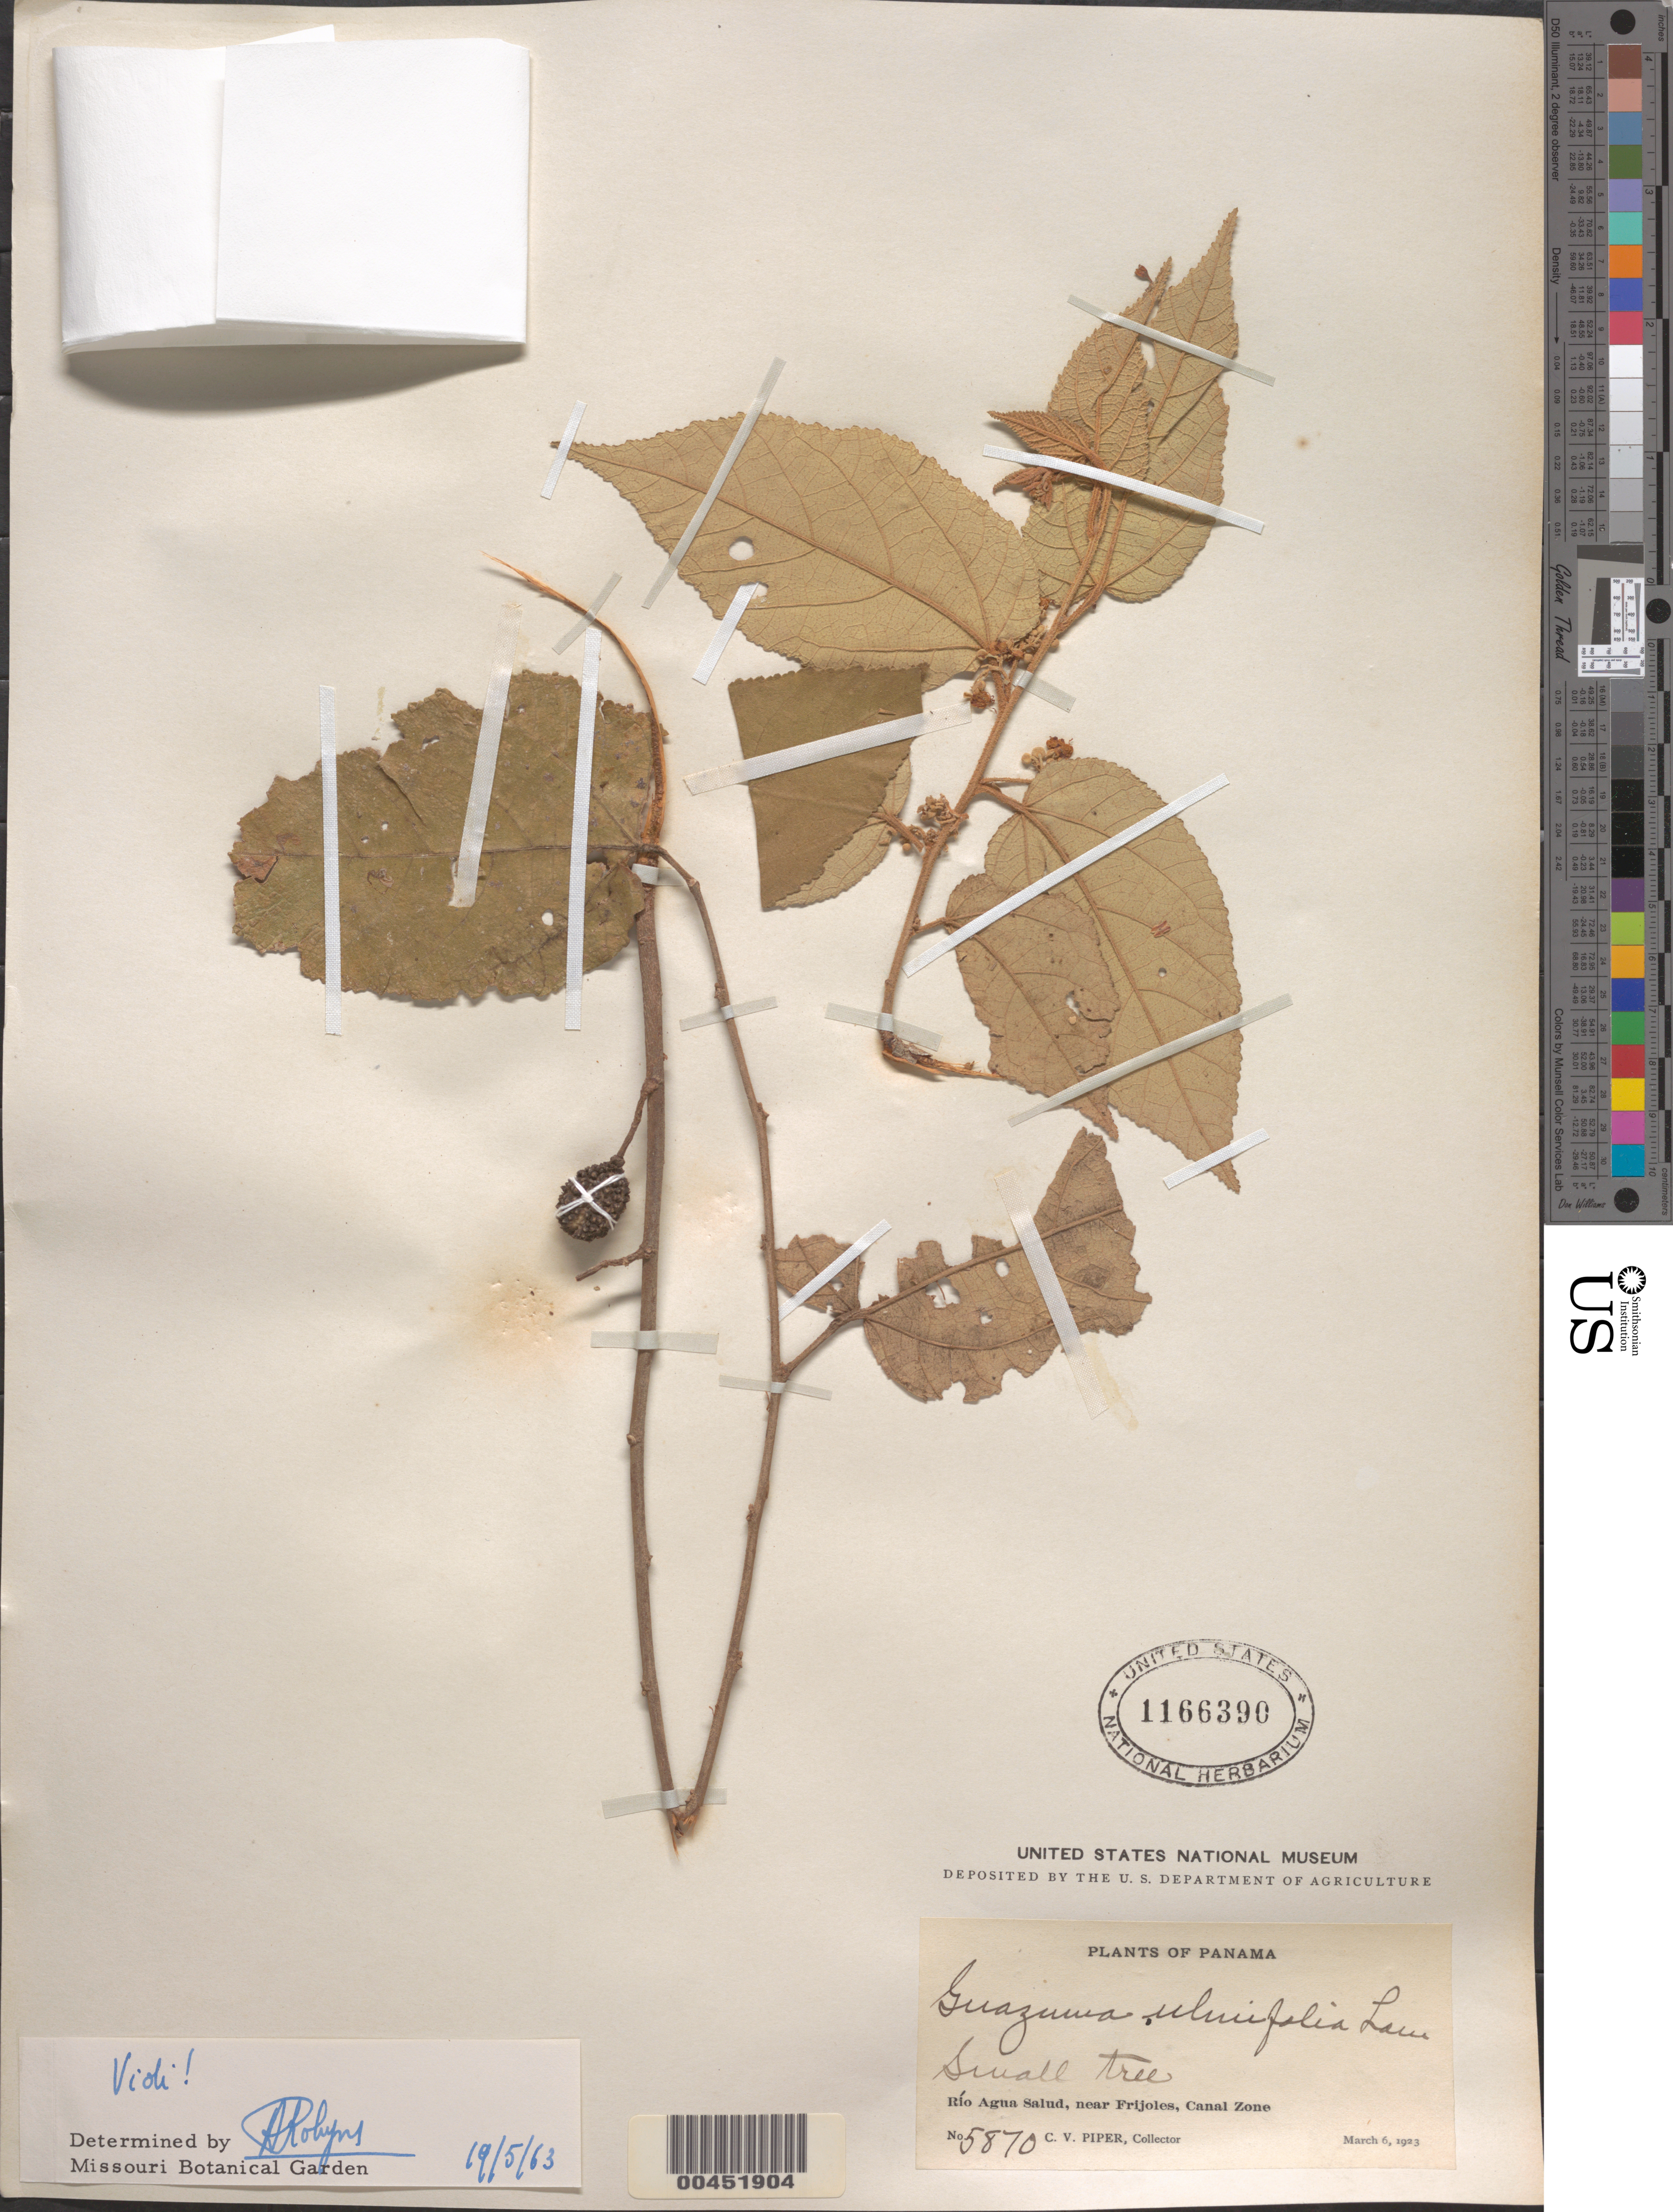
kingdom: Plantae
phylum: Tracheophyta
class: Magnoliopsida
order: Malvales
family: Malvaceae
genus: Guazuma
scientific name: Guazuma ulmifolia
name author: Lam.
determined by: Robyns, A. G. M.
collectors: C. V. Piper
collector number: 5870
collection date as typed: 06 Mar 1923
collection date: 1923-03-06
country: Panama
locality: Río Agua Salud, near Frijoles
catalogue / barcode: US 1166390